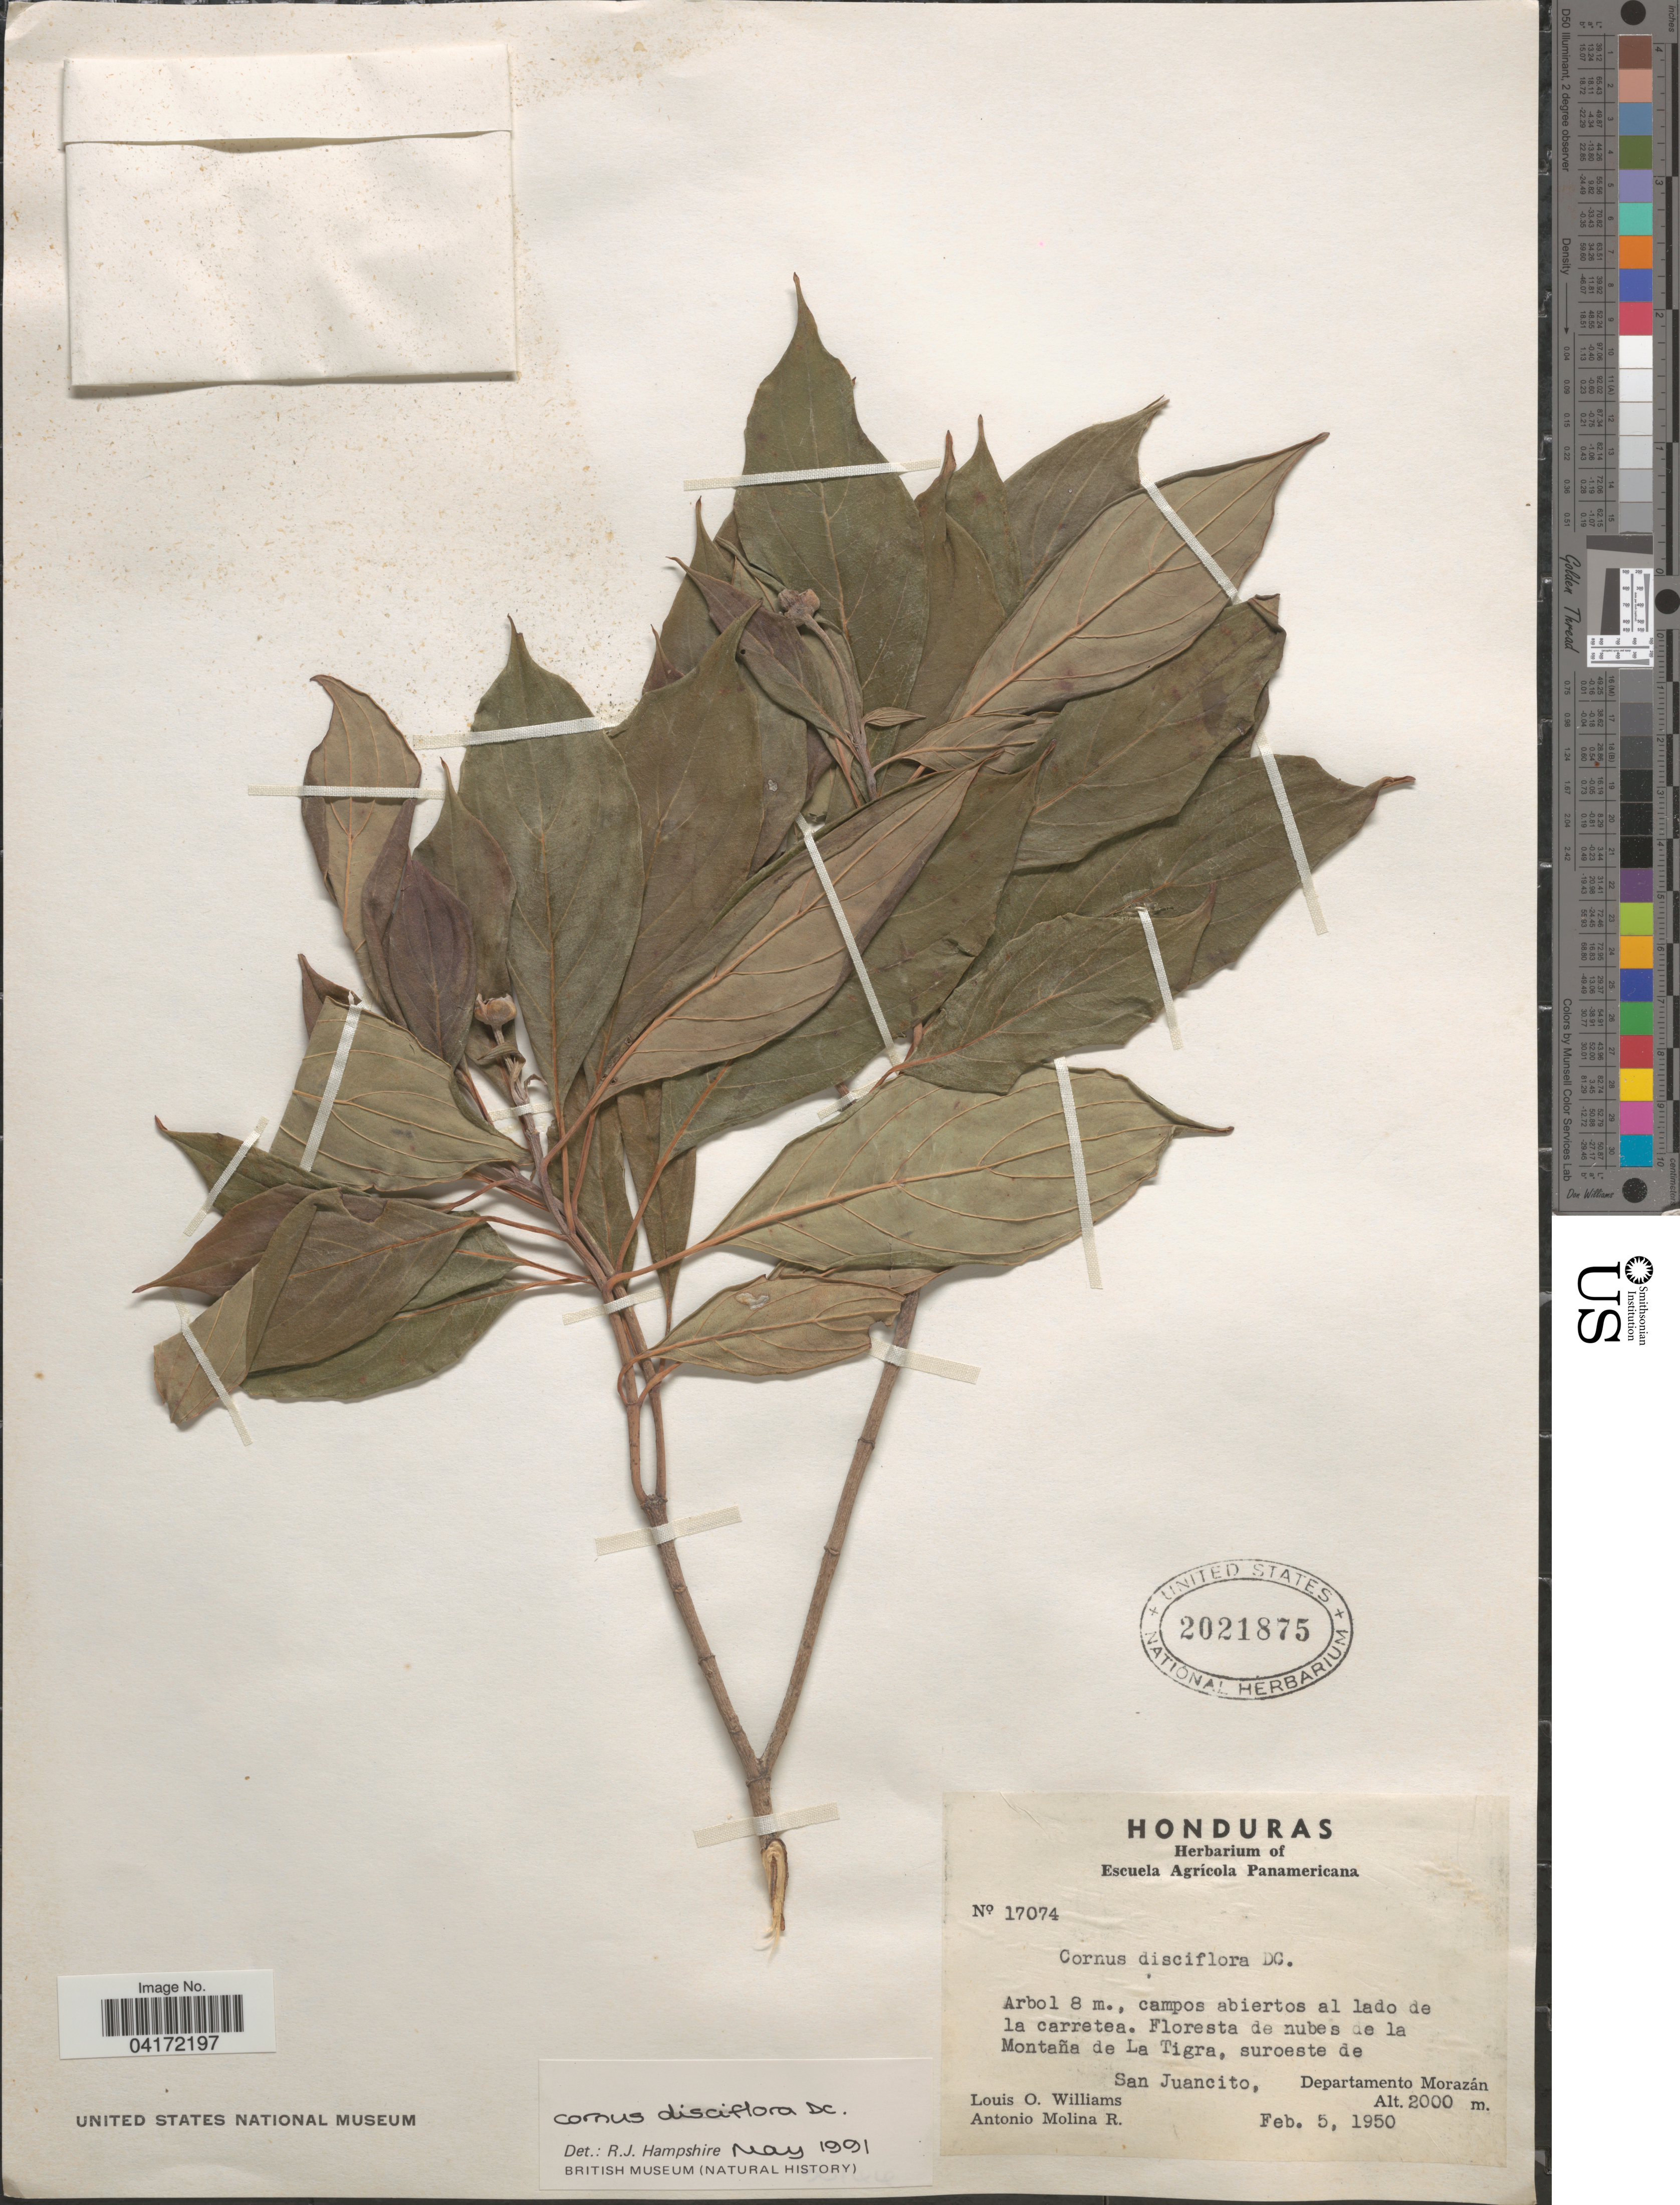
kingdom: Plantae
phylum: Tracheophyta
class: Magnoliopsida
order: Cornales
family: Cornaceae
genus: Cornus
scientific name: Cornus disciflora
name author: Moc. & Sessé ex DC.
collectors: L. O. Williams & A. Molina R.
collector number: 17074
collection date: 1950-02-05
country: Honduras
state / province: Fco. Morazán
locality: Floresta de nubes de la Montaña de La Tigra, suroeste de San Juancito, Departamento Morazán.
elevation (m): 2000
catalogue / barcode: US 2021875